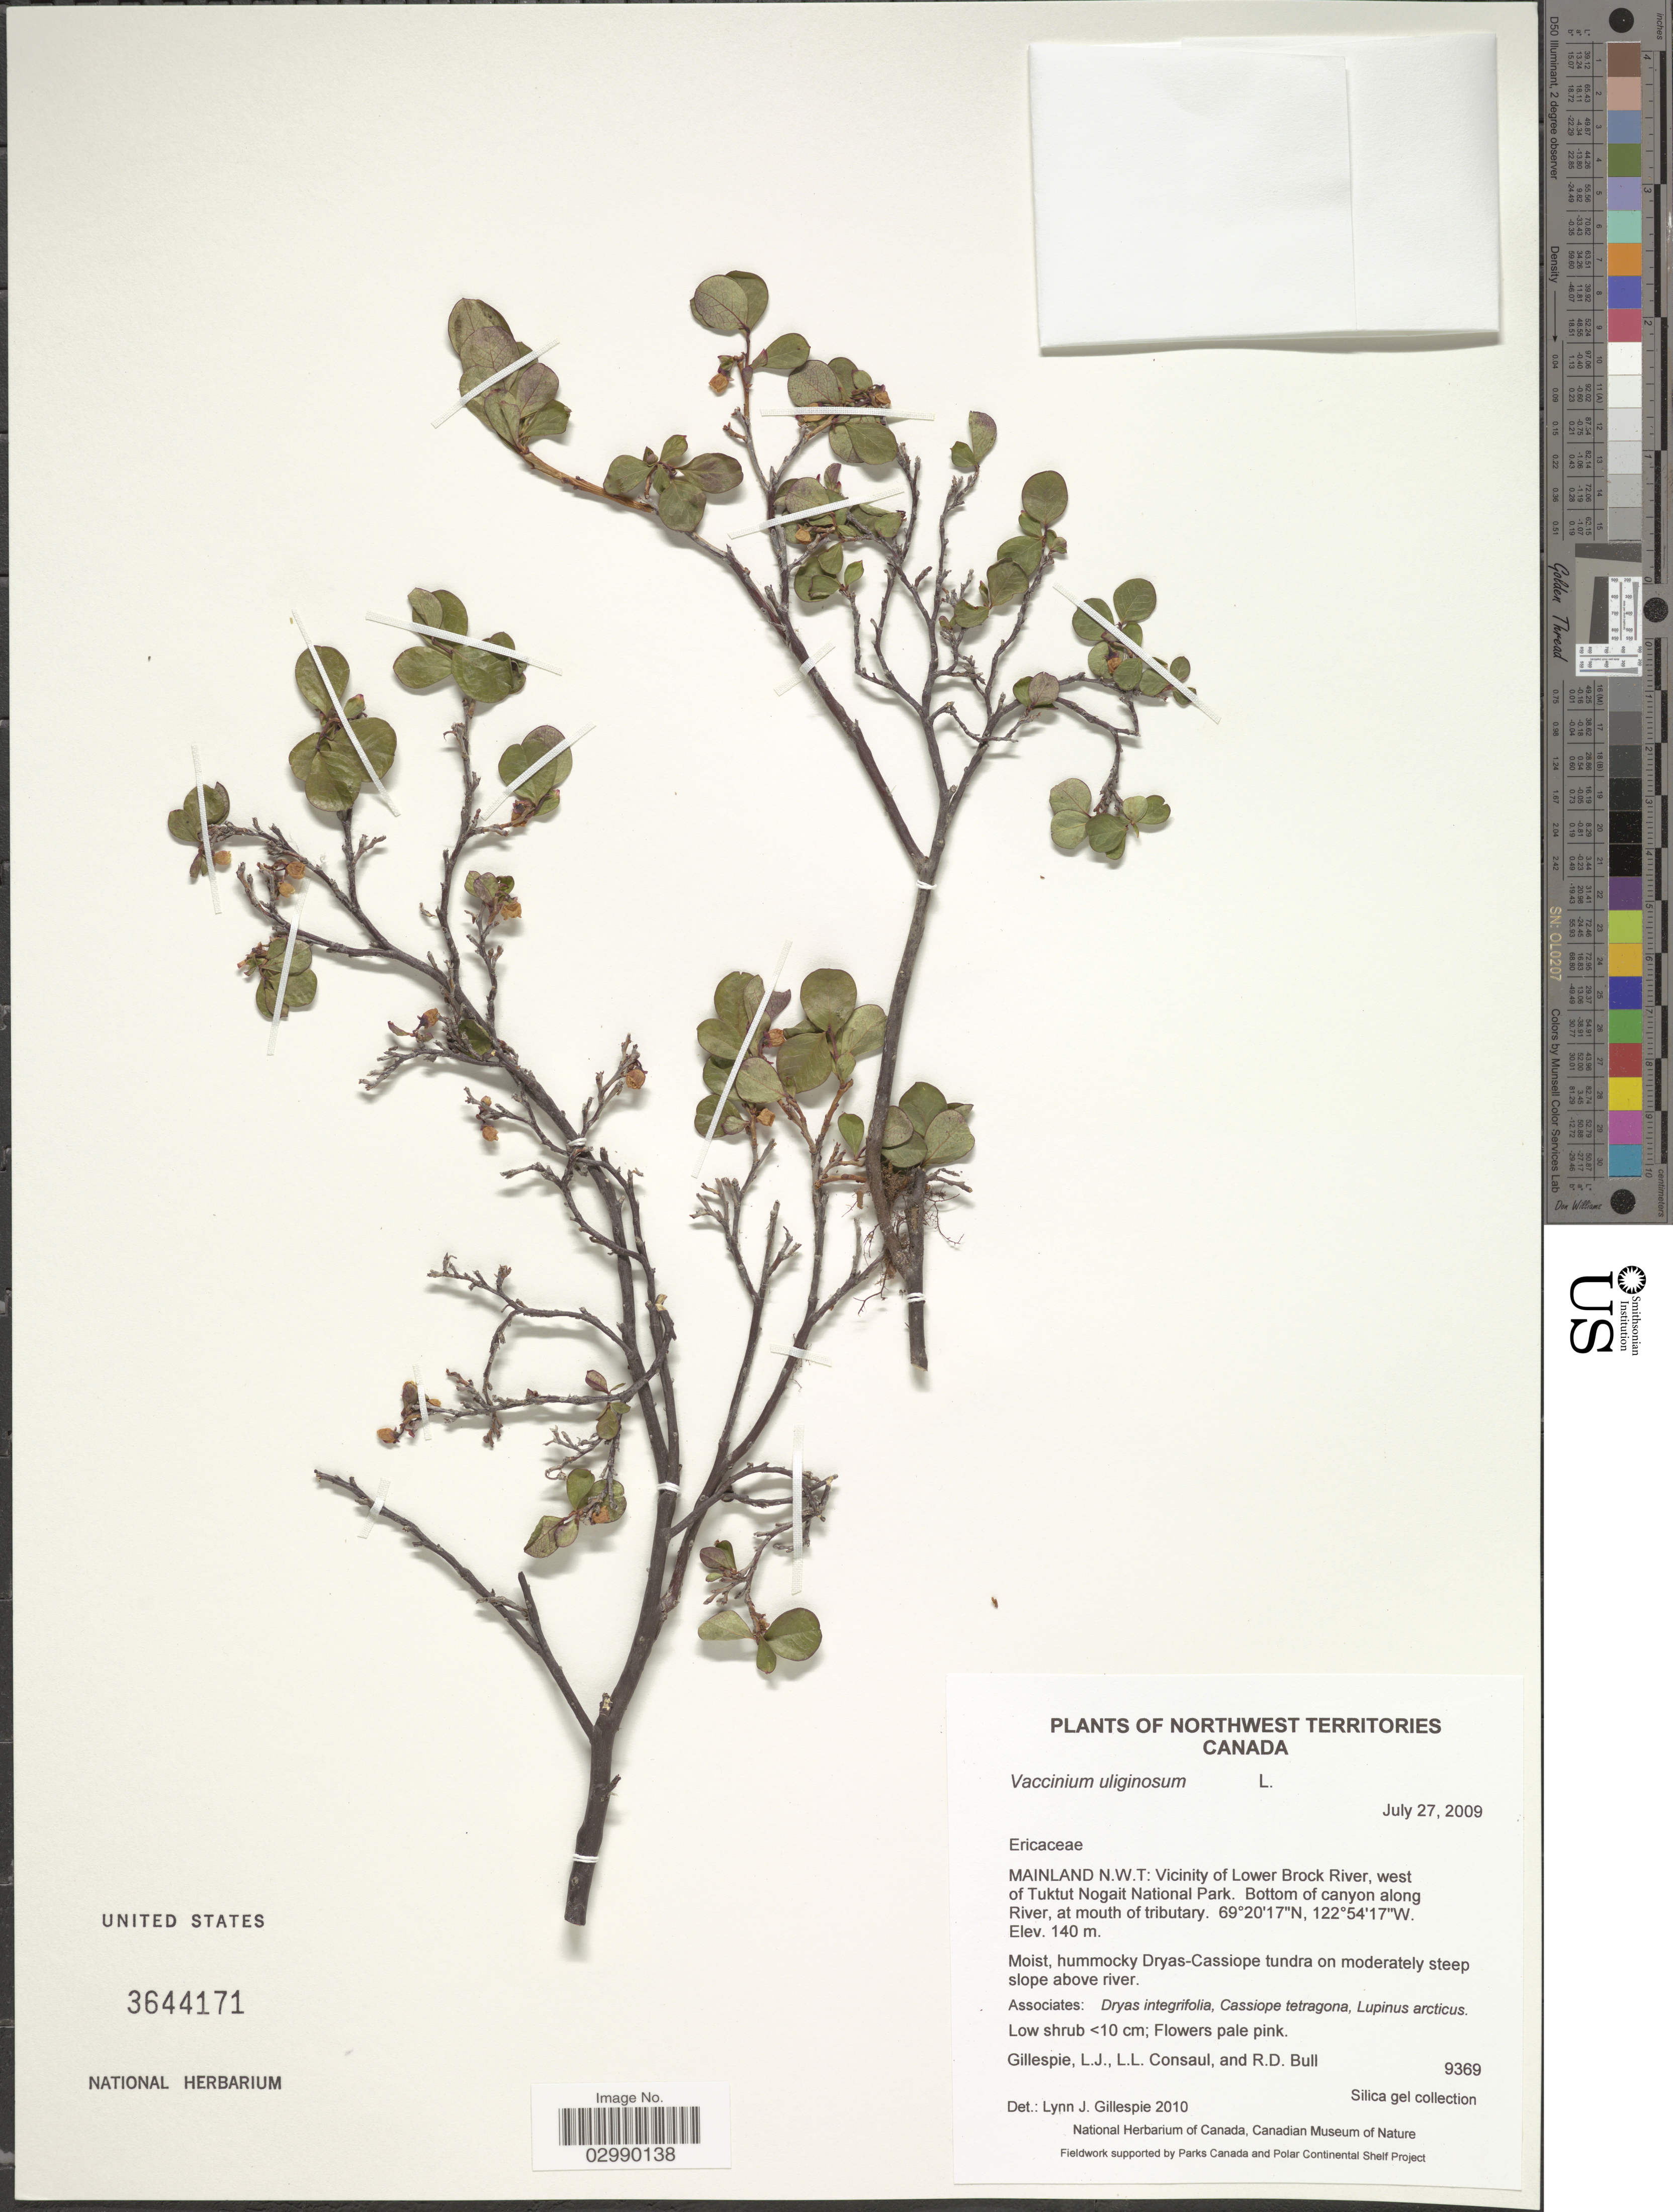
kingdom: Plantae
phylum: Tracheophyta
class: Magnoliopsida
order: Ericales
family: Ericaceae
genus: Vaccinium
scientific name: Vaccinium uliginosum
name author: L.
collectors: L. Gillespie, L. Consaul & R. Bull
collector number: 9369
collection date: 2009-07-27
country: Canada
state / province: Northwest Territories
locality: Mainland N.W.T.: Vicinity of Lower Brock River, west of Tuktut Nogait National Park, Bottom of canyon along River, at mouth of tributary.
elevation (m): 140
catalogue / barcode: US 3644171